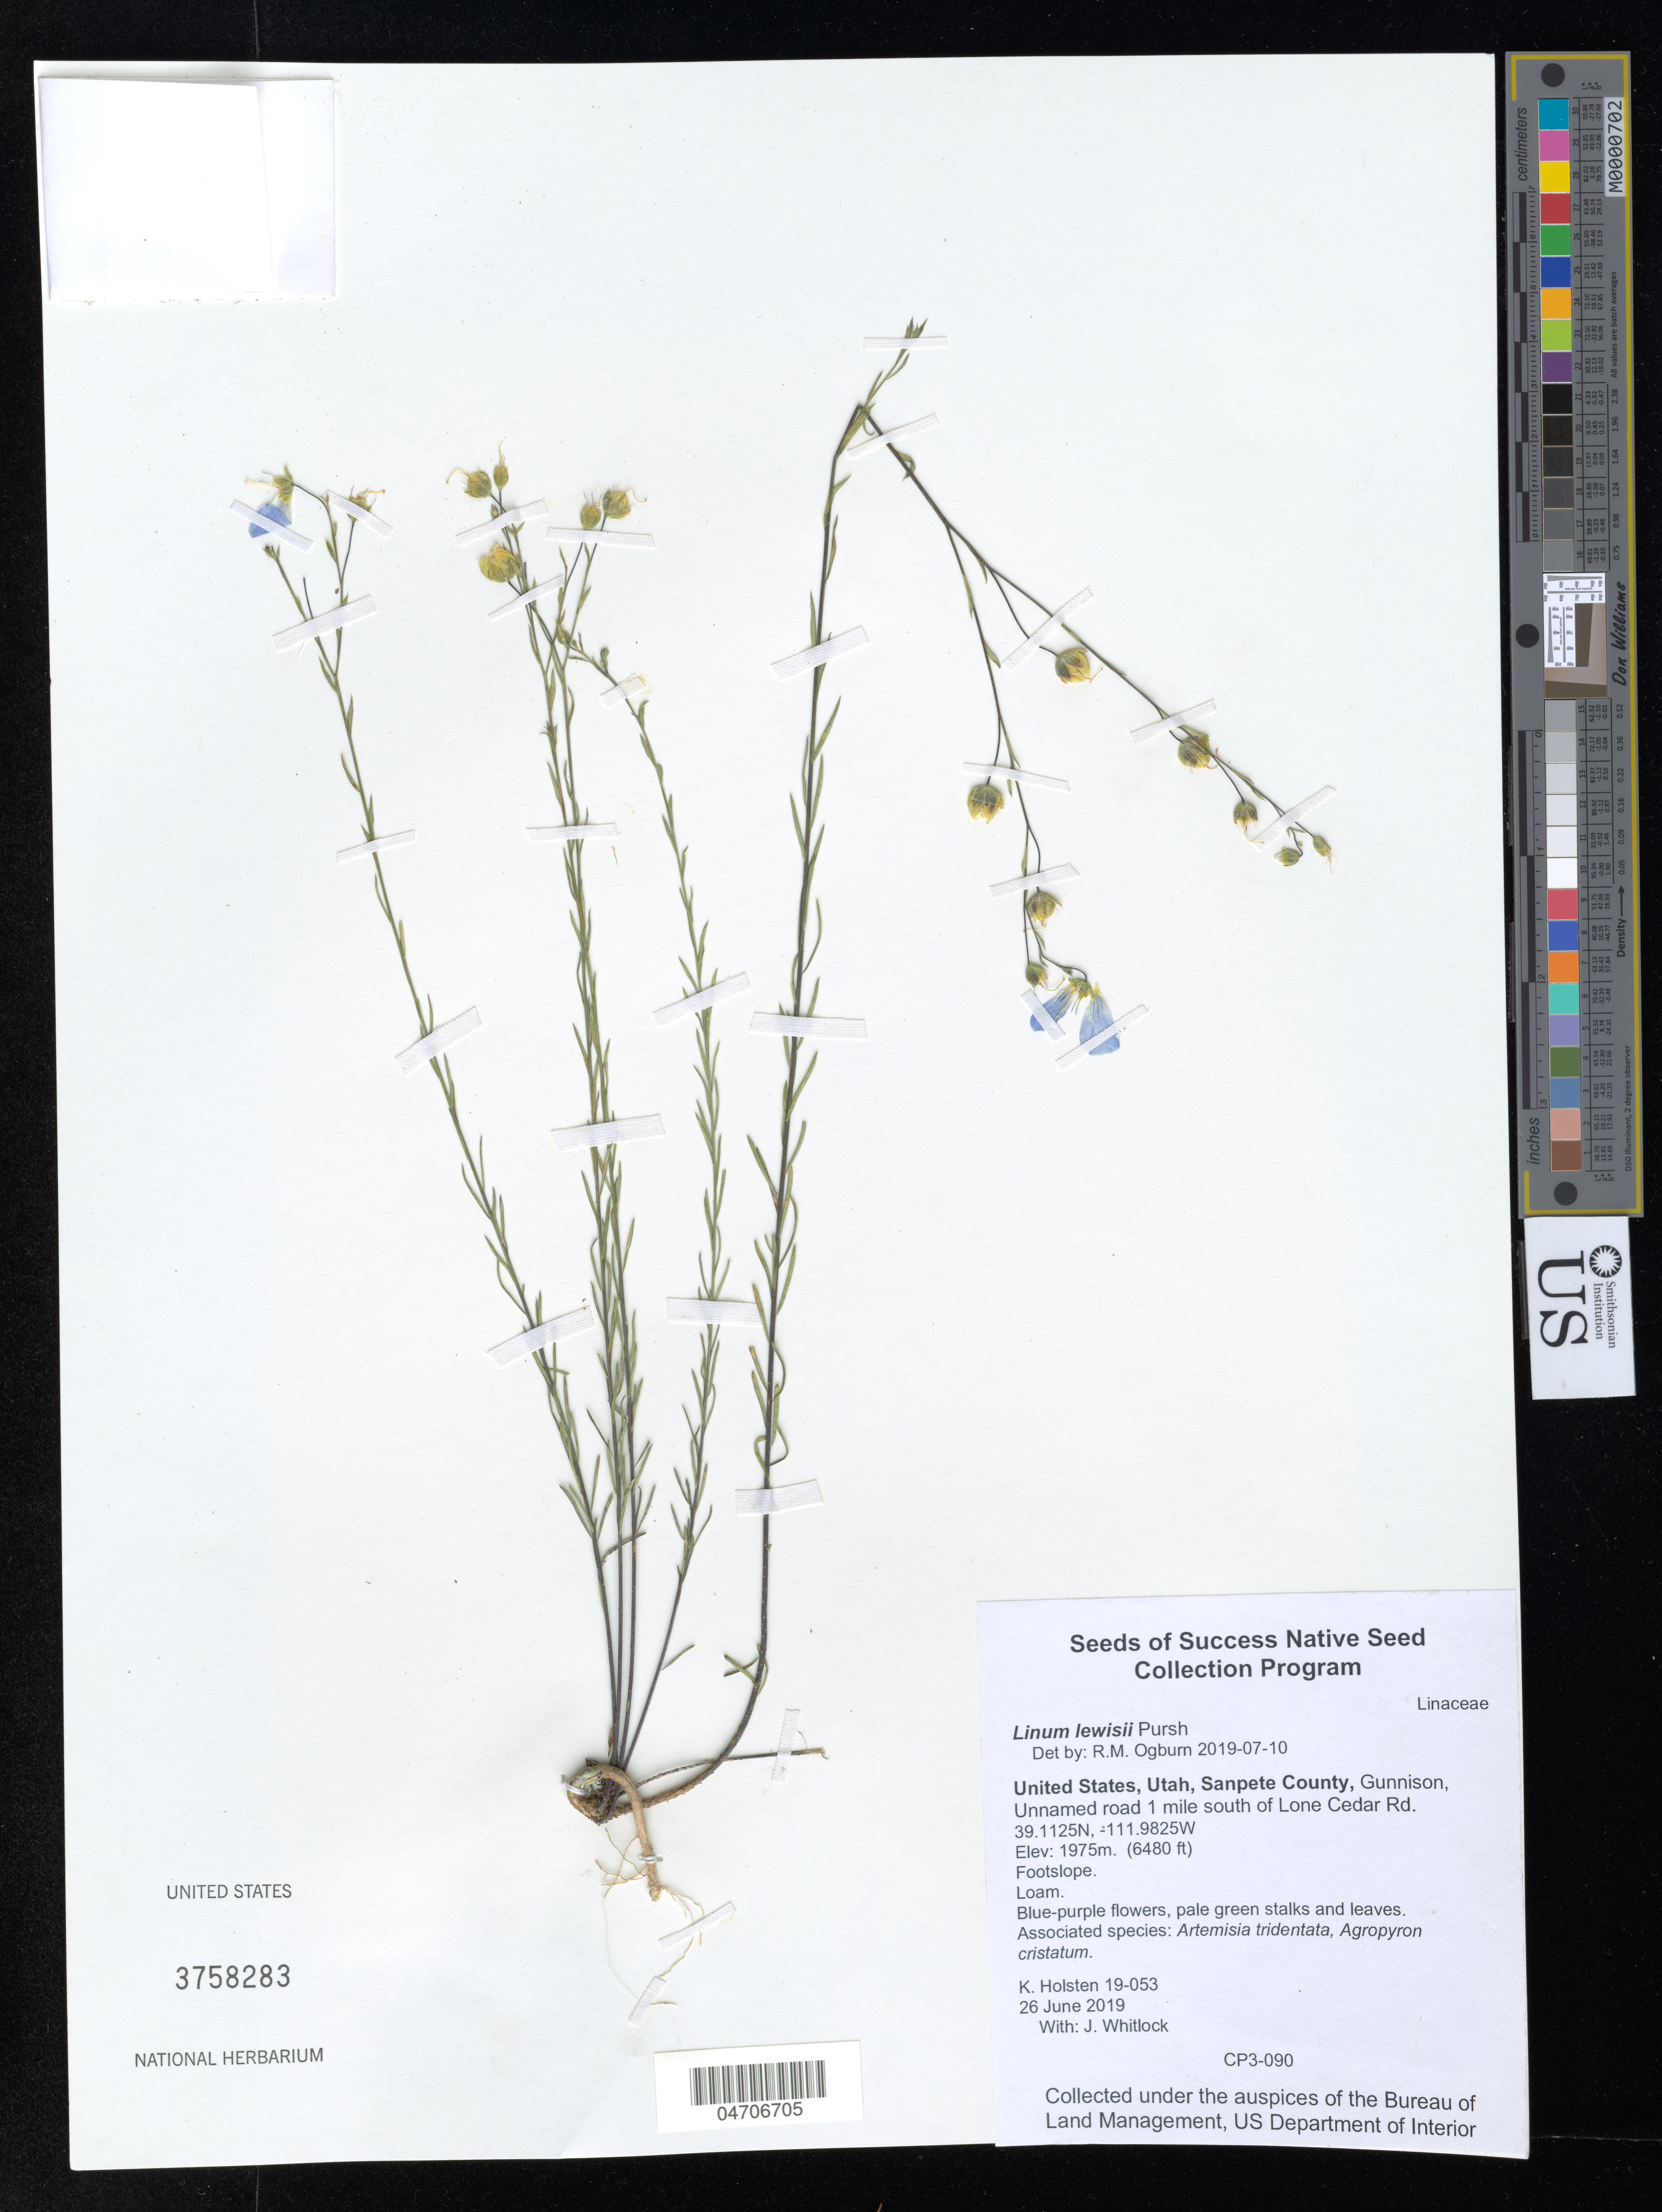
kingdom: Plantae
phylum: Tracheophyta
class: Magnoliopsida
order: Malpighiales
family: Linaceae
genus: Linum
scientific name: Linum lewisii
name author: Pursh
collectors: B. Ponman & A. Quintanar Castillo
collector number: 19-053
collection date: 2019-06-26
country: United States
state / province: Utah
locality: Sanpete County, Gunnison, Unnamed road 1 mile south of Lone Cedar Rd.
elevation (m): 1975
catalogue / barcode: US 3758283